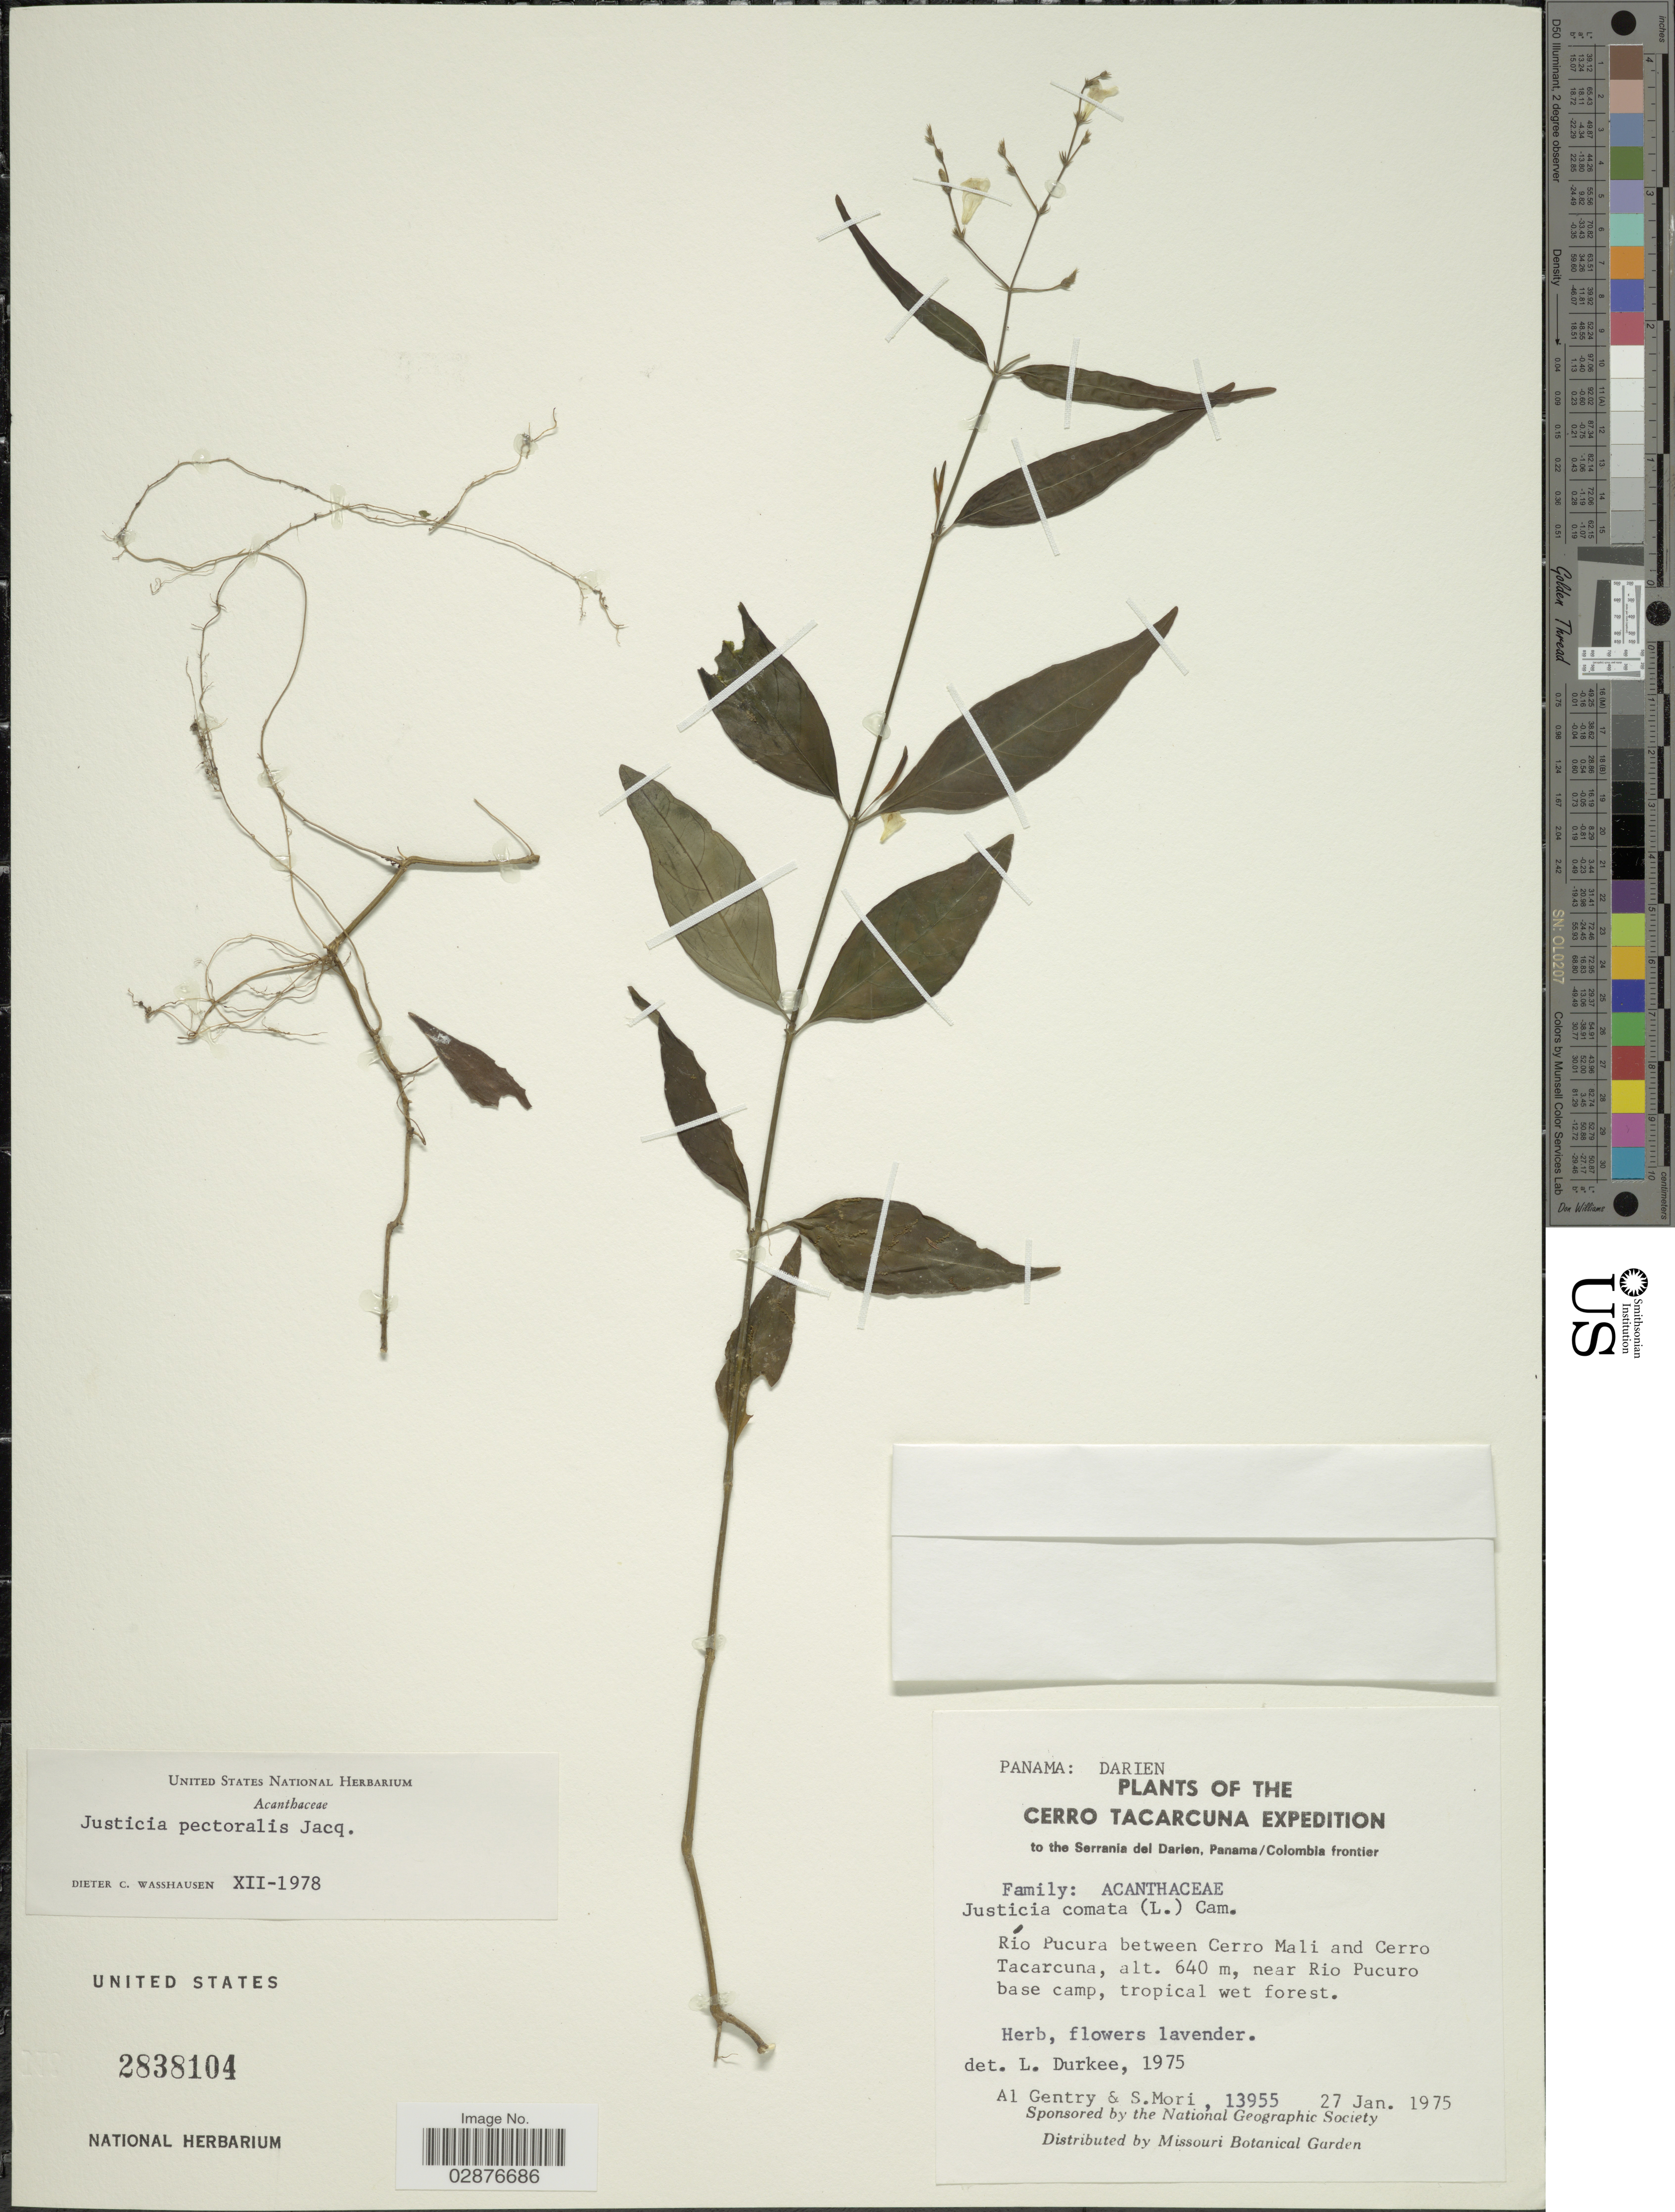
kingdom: Plantae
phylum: Tracheophyta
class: Magnoliopsida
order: Lamiales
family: Acanthaceae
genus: Justicia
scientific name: Justicia pectoralis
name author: Jacq.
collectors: A. H. Gentry & S. Mori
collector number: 13955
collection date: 1975-01-27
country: Panama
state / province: Darién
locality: Cerro Tacarcuna to the Serrania del Darien, Río Pucura between Cerro Mali and Cerro Tacarcuna, near Rio Pucuro base camp.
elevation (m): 640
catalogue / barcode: US 2838104